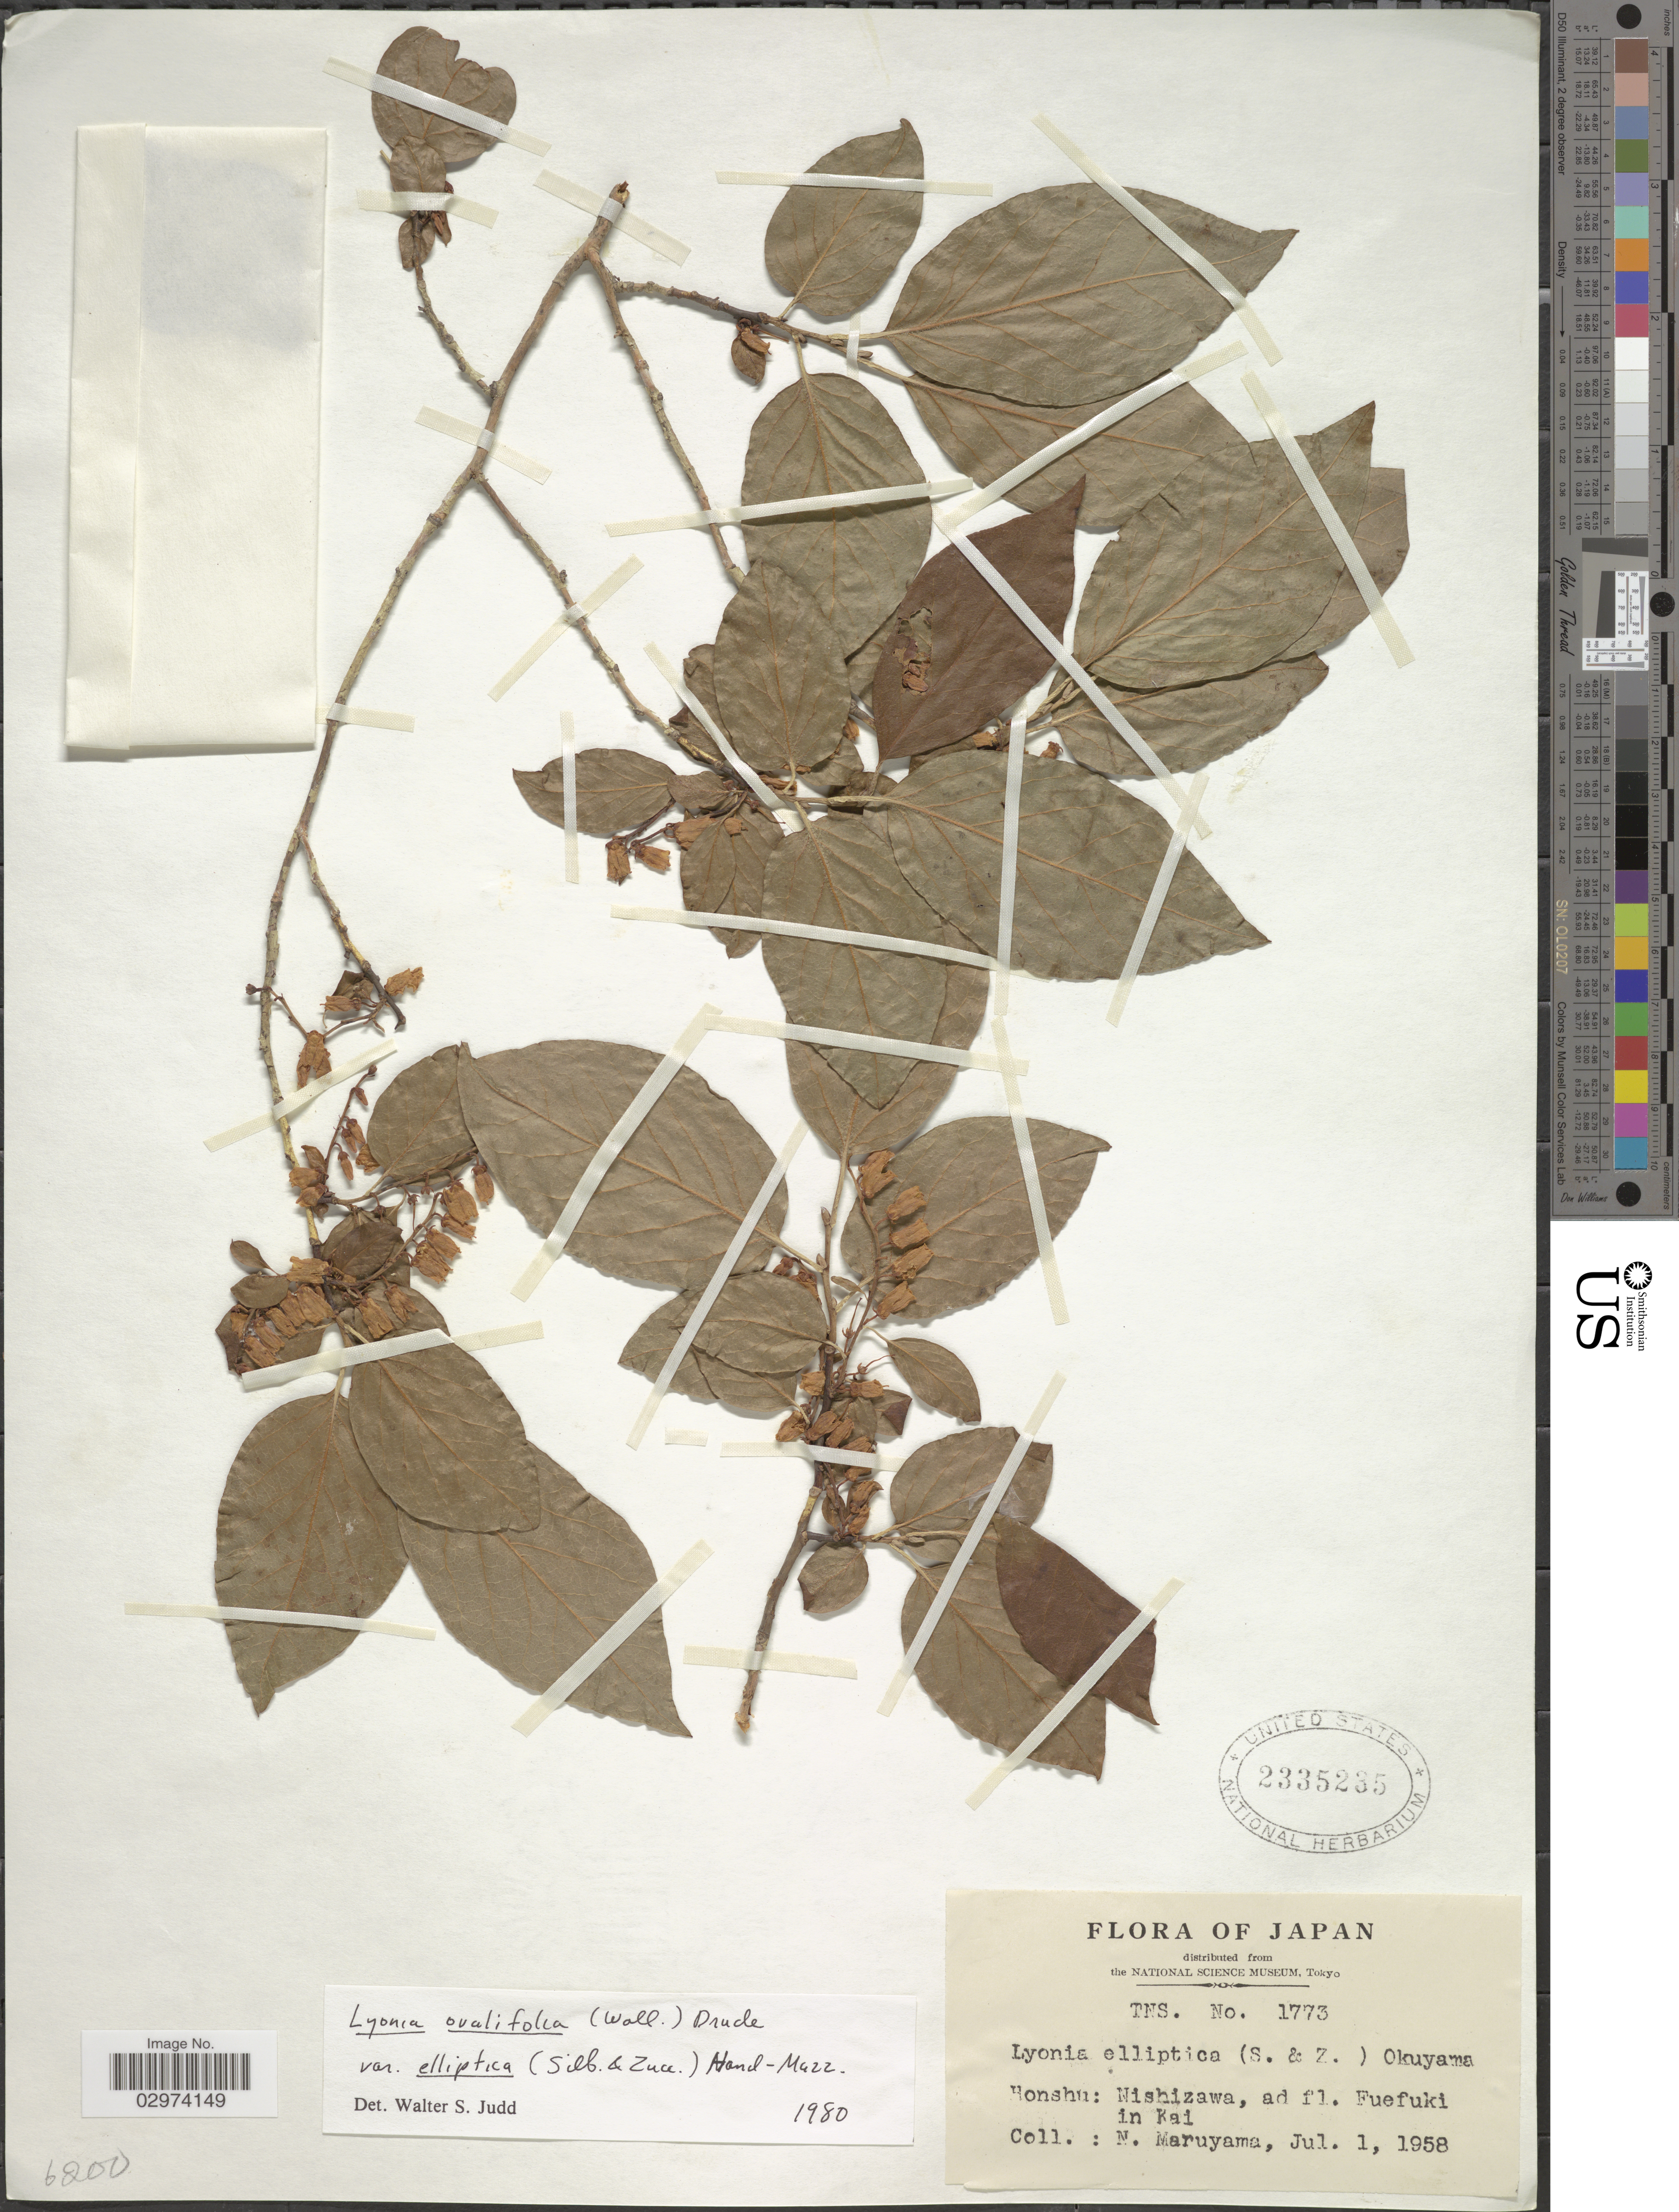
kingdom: Plantae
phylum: Tracheophyta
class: Magnoliopsida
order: Ericales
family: Ericaceae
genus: Lyonia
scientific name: Lyonia ovalifolia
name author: (Wall.) Drude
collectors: N. Maruyama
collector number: TFS1773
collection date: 1958-07-01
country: Japan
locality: Honshu: Nishizawa, ad fl. Fuefuki in Kai.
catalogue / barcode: US 2335235